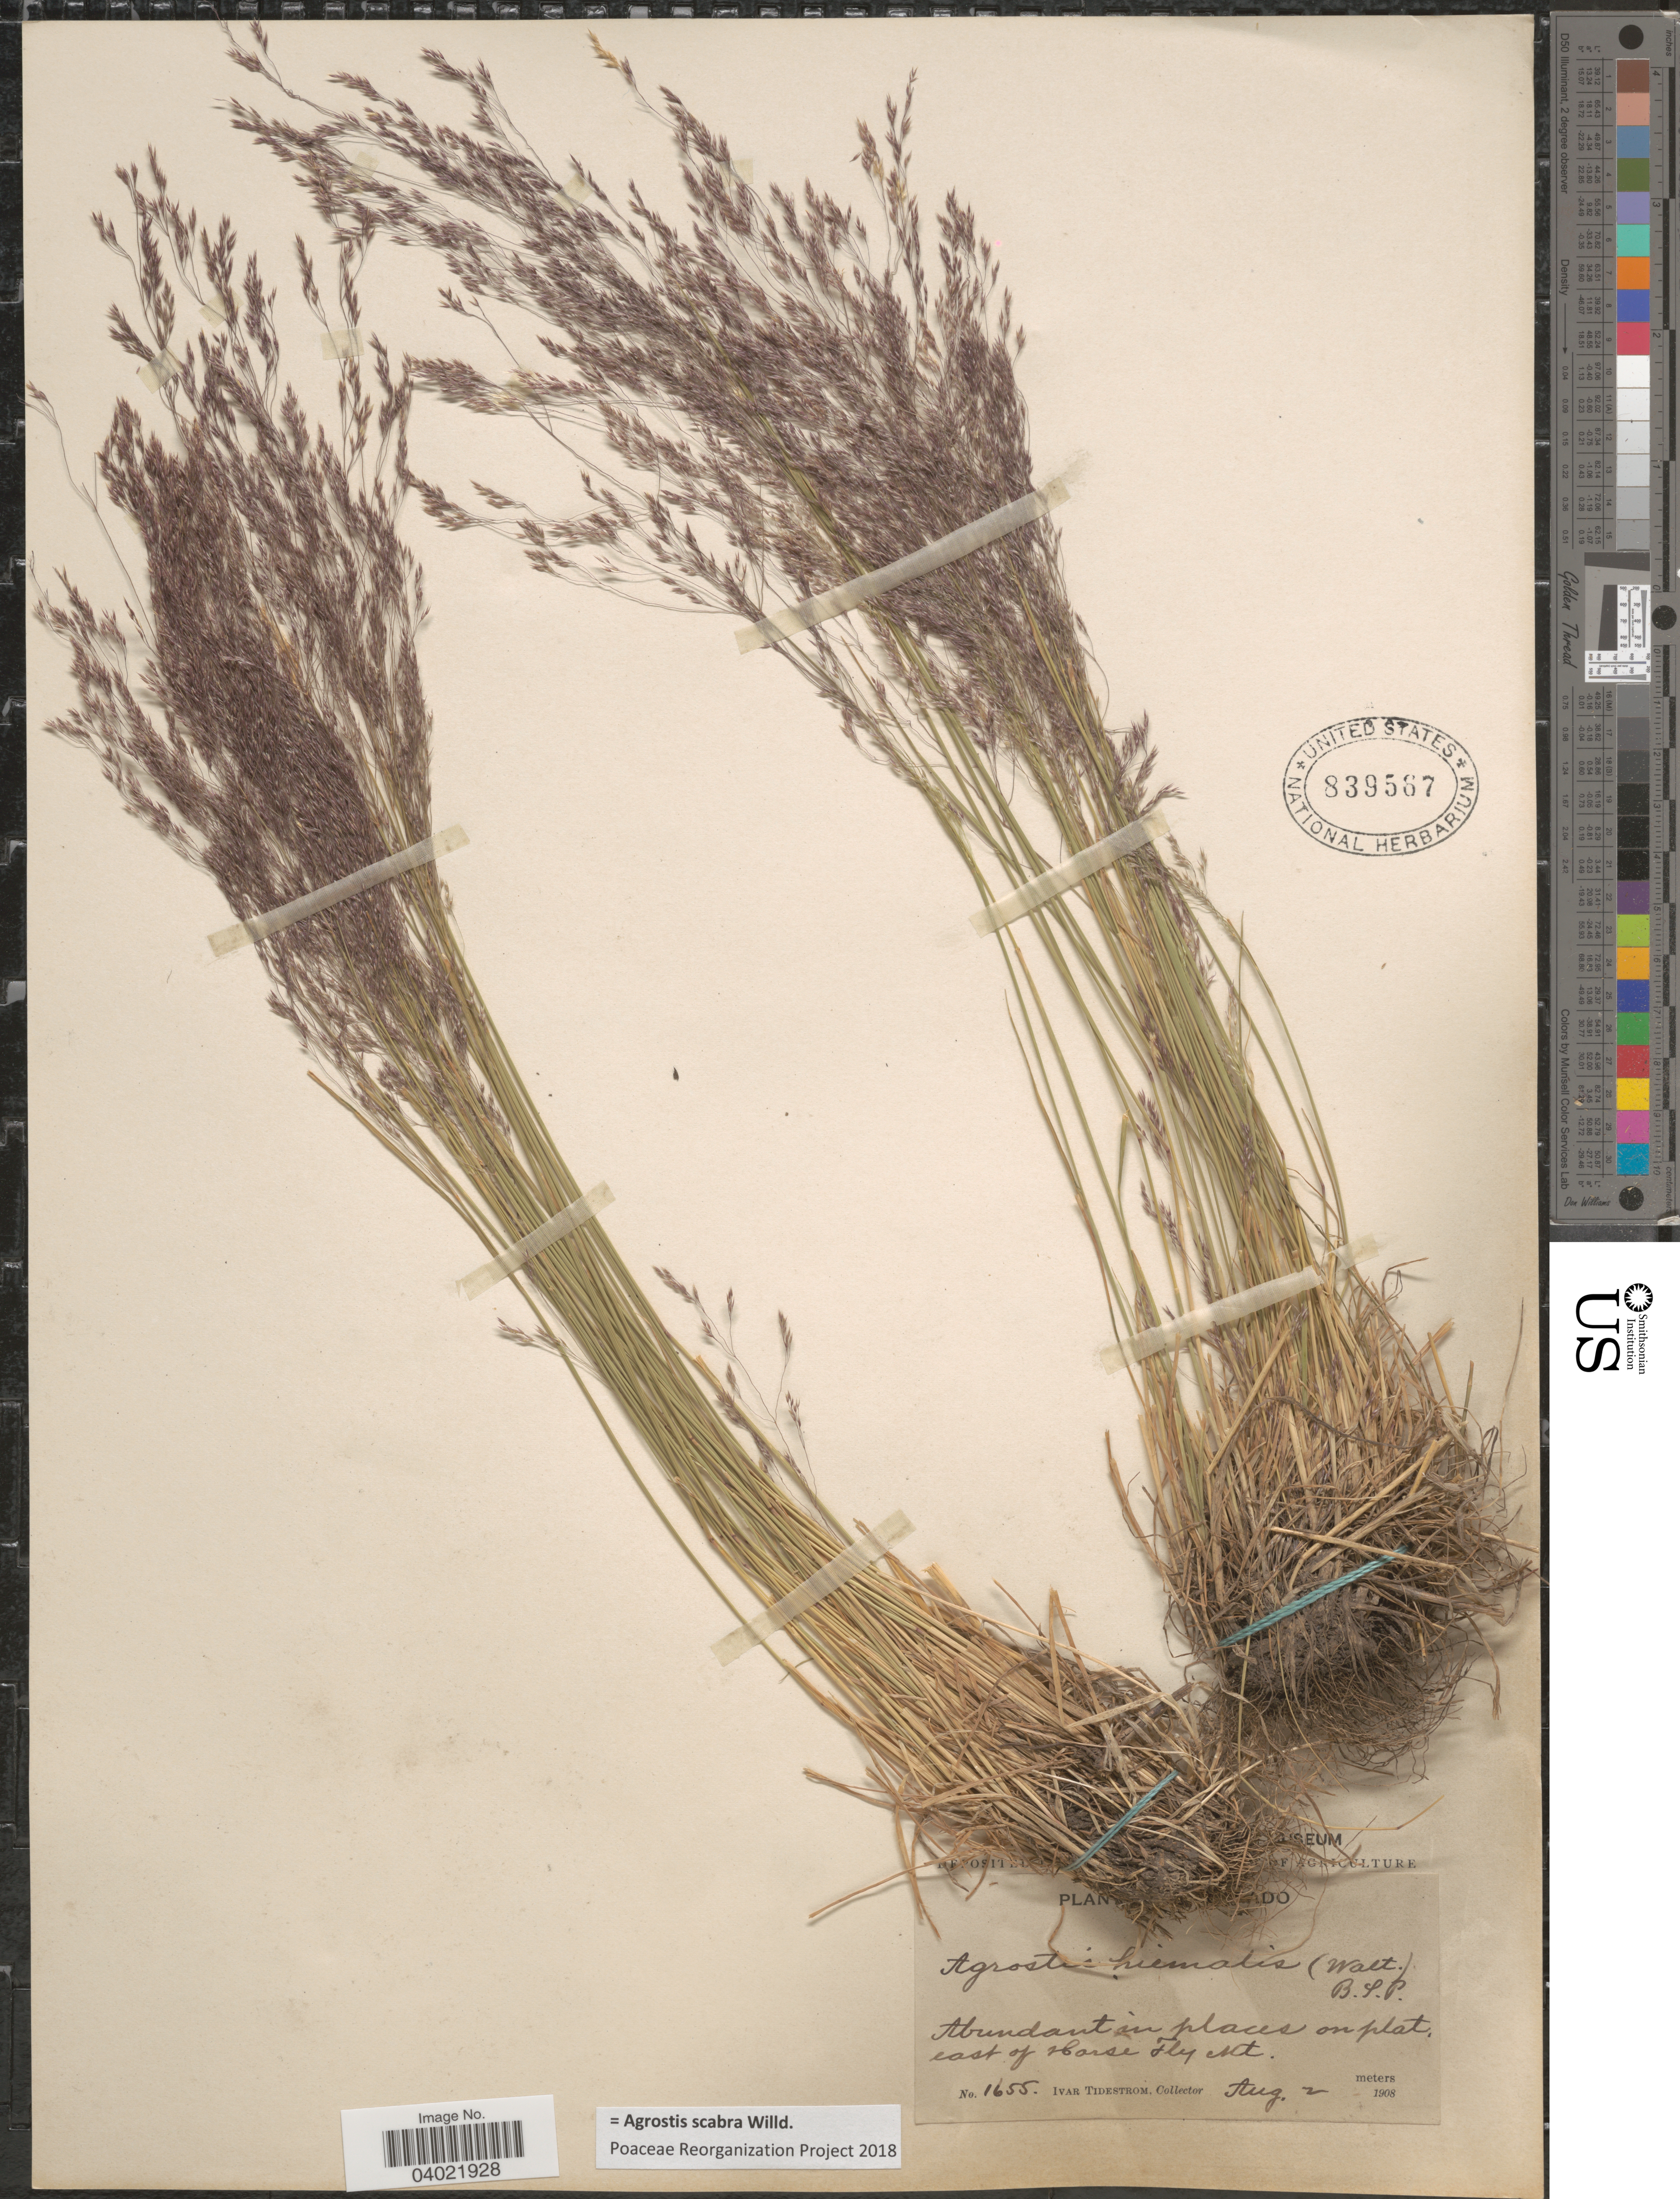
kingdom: Plantae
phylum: Tracheophyta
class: Liliopsida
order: Poales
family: Poaceae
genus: Agrostis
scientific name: Agrostis scabra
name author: Willd.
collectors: I. F. Tidestrom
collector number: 1655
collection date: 1908-08-02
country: United States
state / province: Colorado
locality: East of Horse Fly Mt.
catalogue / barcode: US 839567